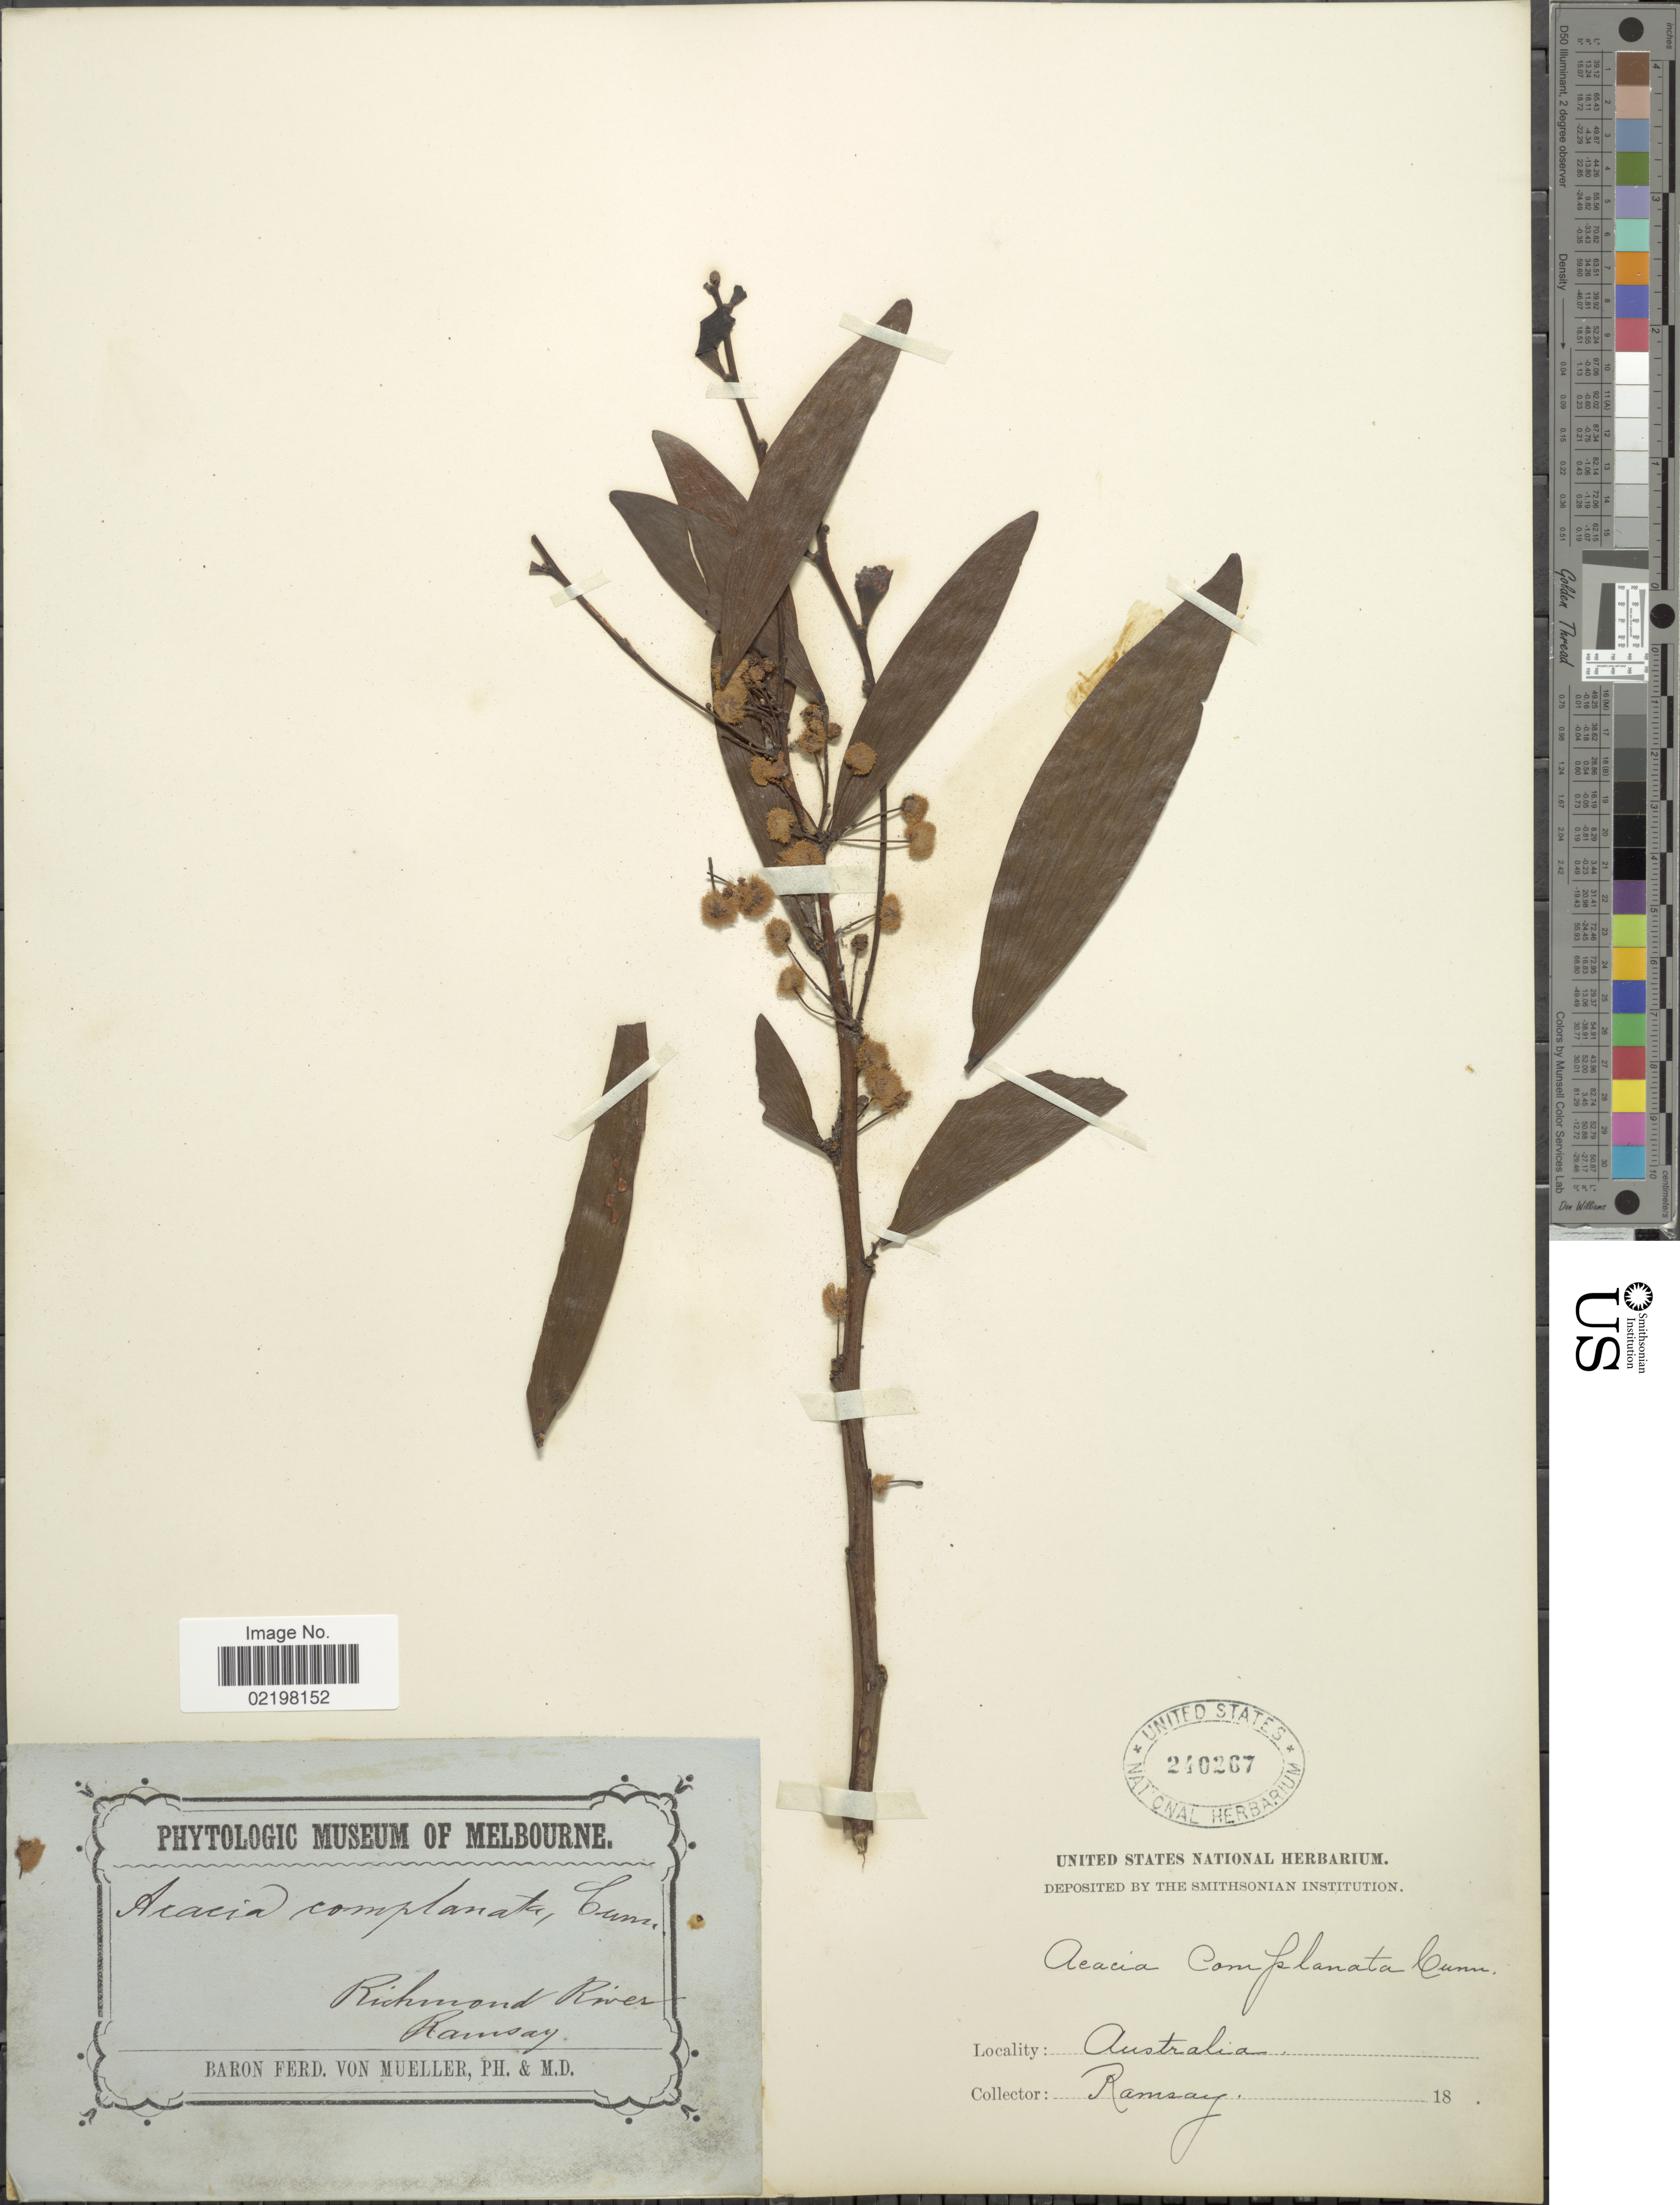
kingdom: Plantae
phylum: Tracheophyta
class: Magnoliopsida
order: Fabales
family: Fabaceae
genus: Acacia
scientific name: Acacia complanata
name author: A. Cunn.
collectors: Ramsay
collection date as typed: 18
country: Australia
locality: Richmond River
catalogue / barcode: US 240267